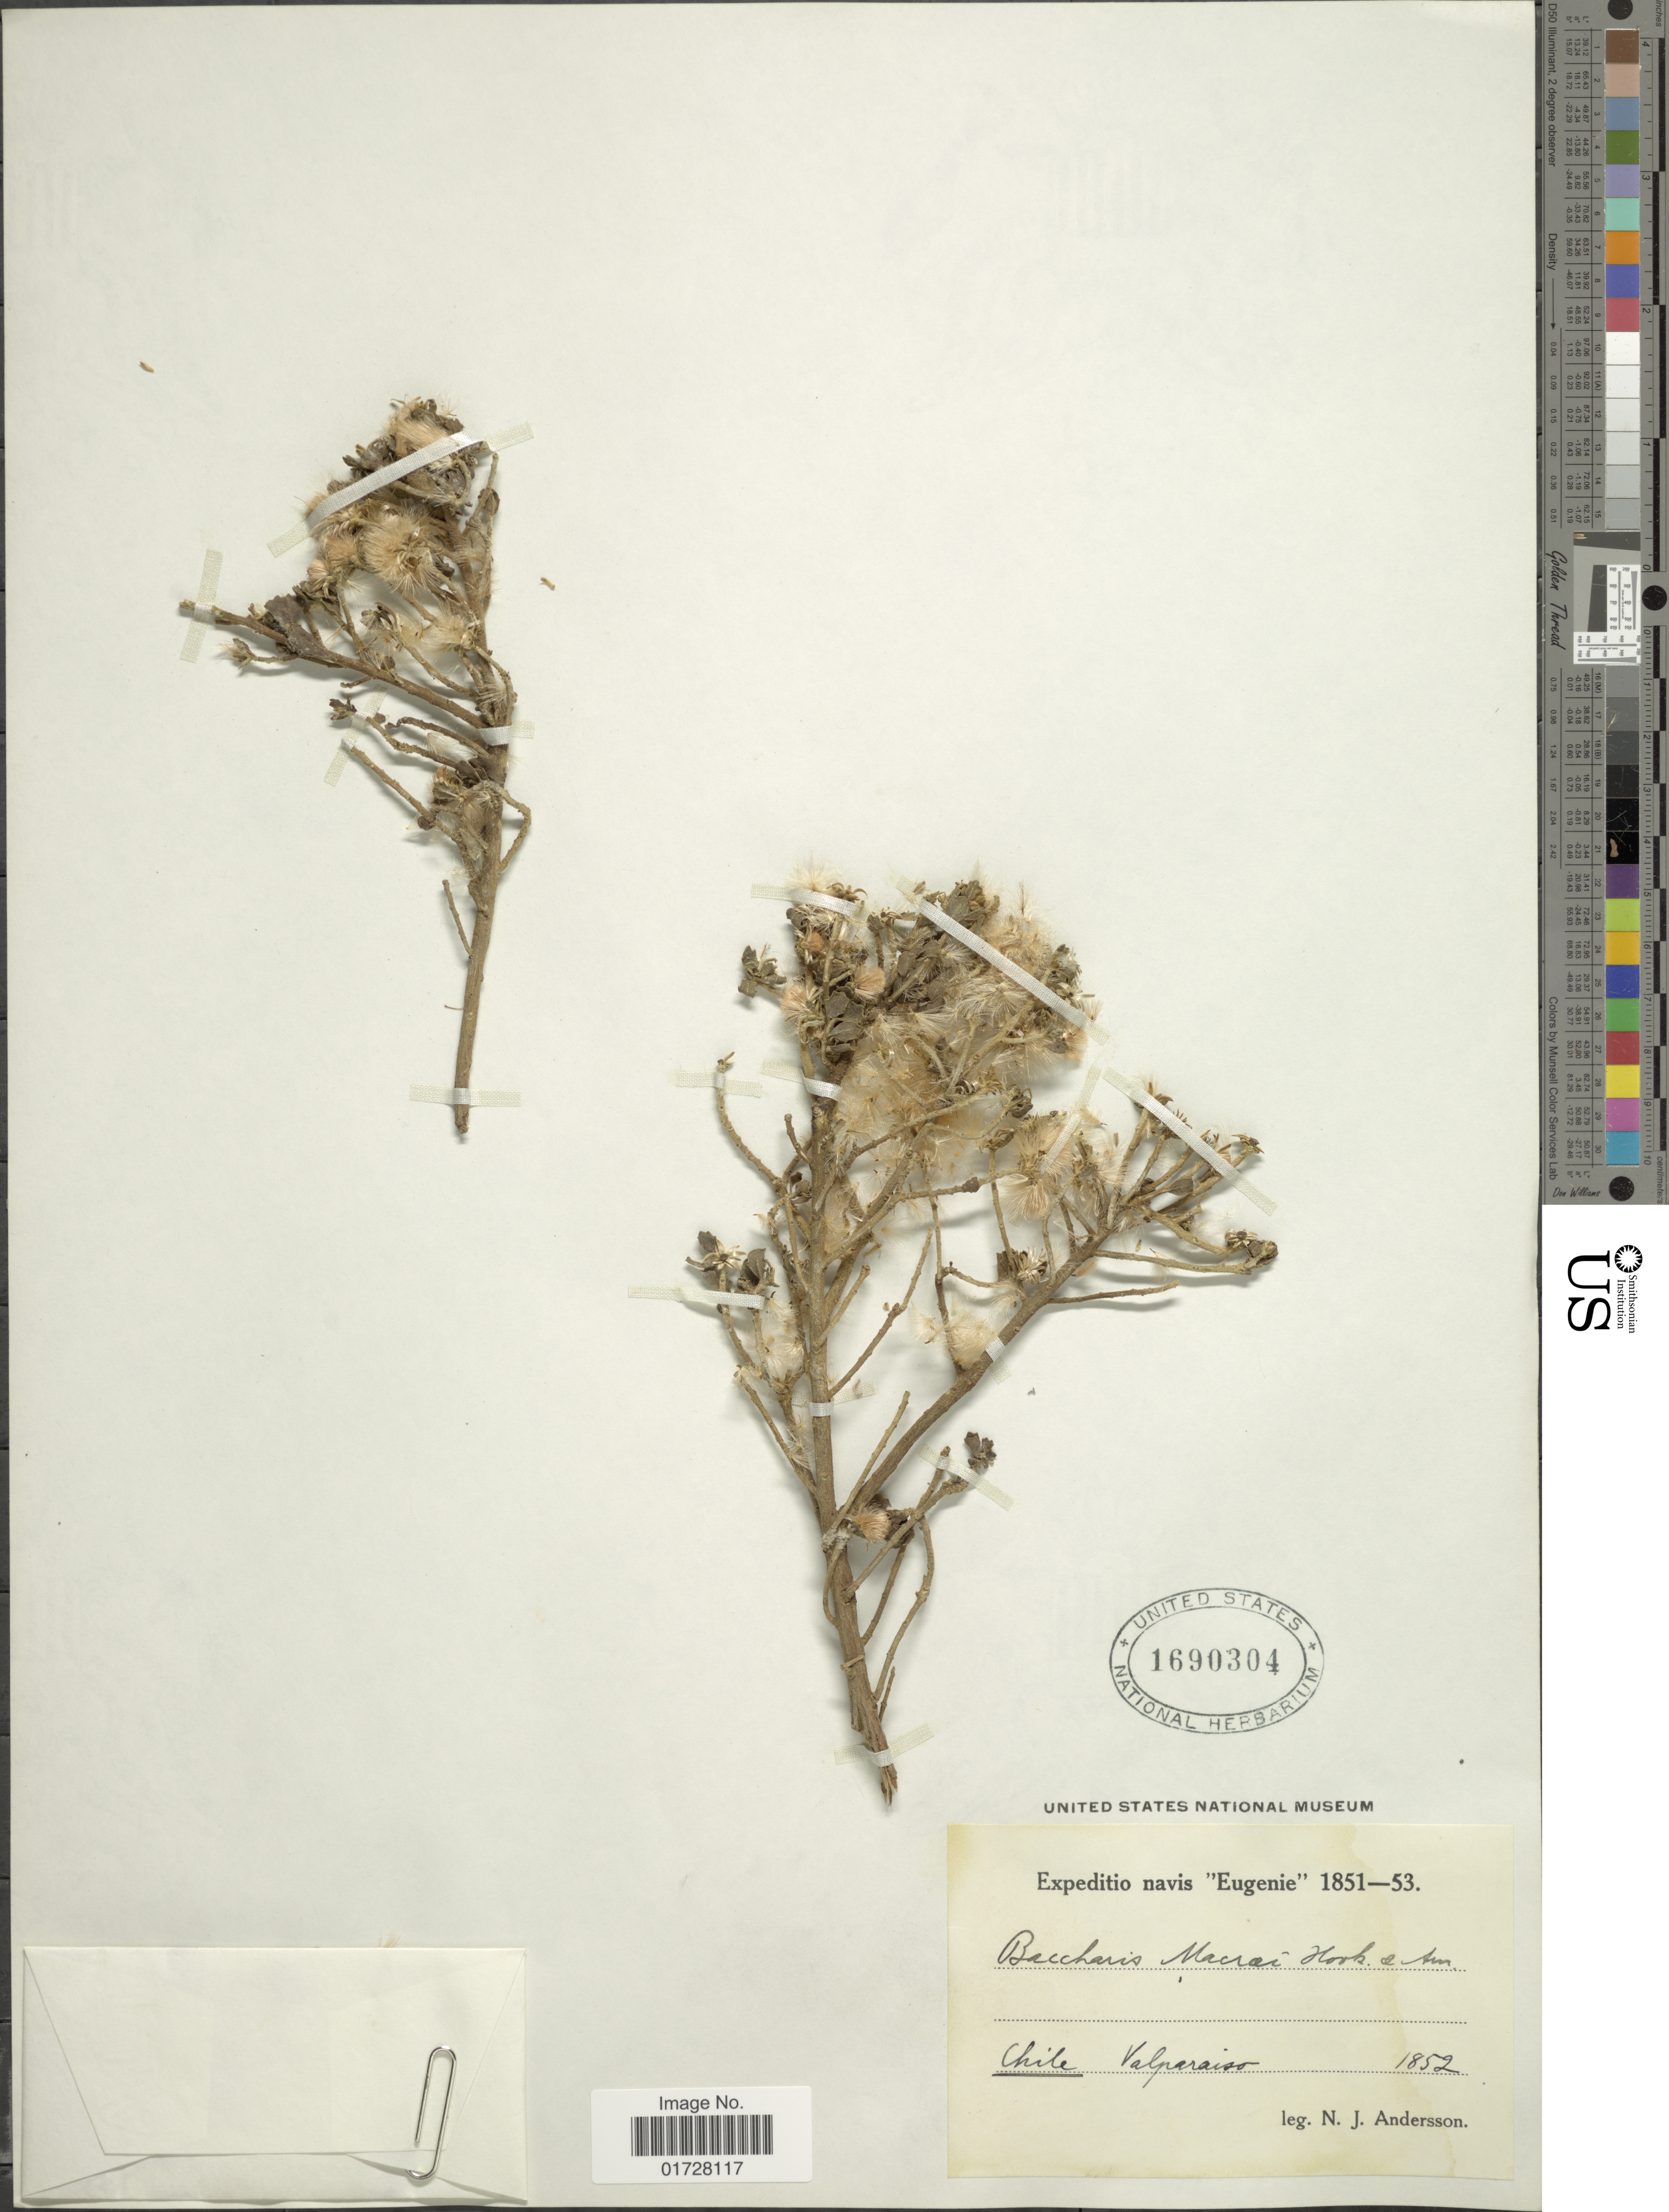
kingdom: Plantae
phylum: Tracheophyta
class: Magnoliopsida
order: Asterales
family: Asteraceae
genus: Baccharis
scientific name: Baccharis macraei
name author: Hook. & Arn.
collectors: N. J. Anderson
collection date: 1852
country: Chile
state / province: Valparaíso (V)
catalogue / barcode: US 1690304